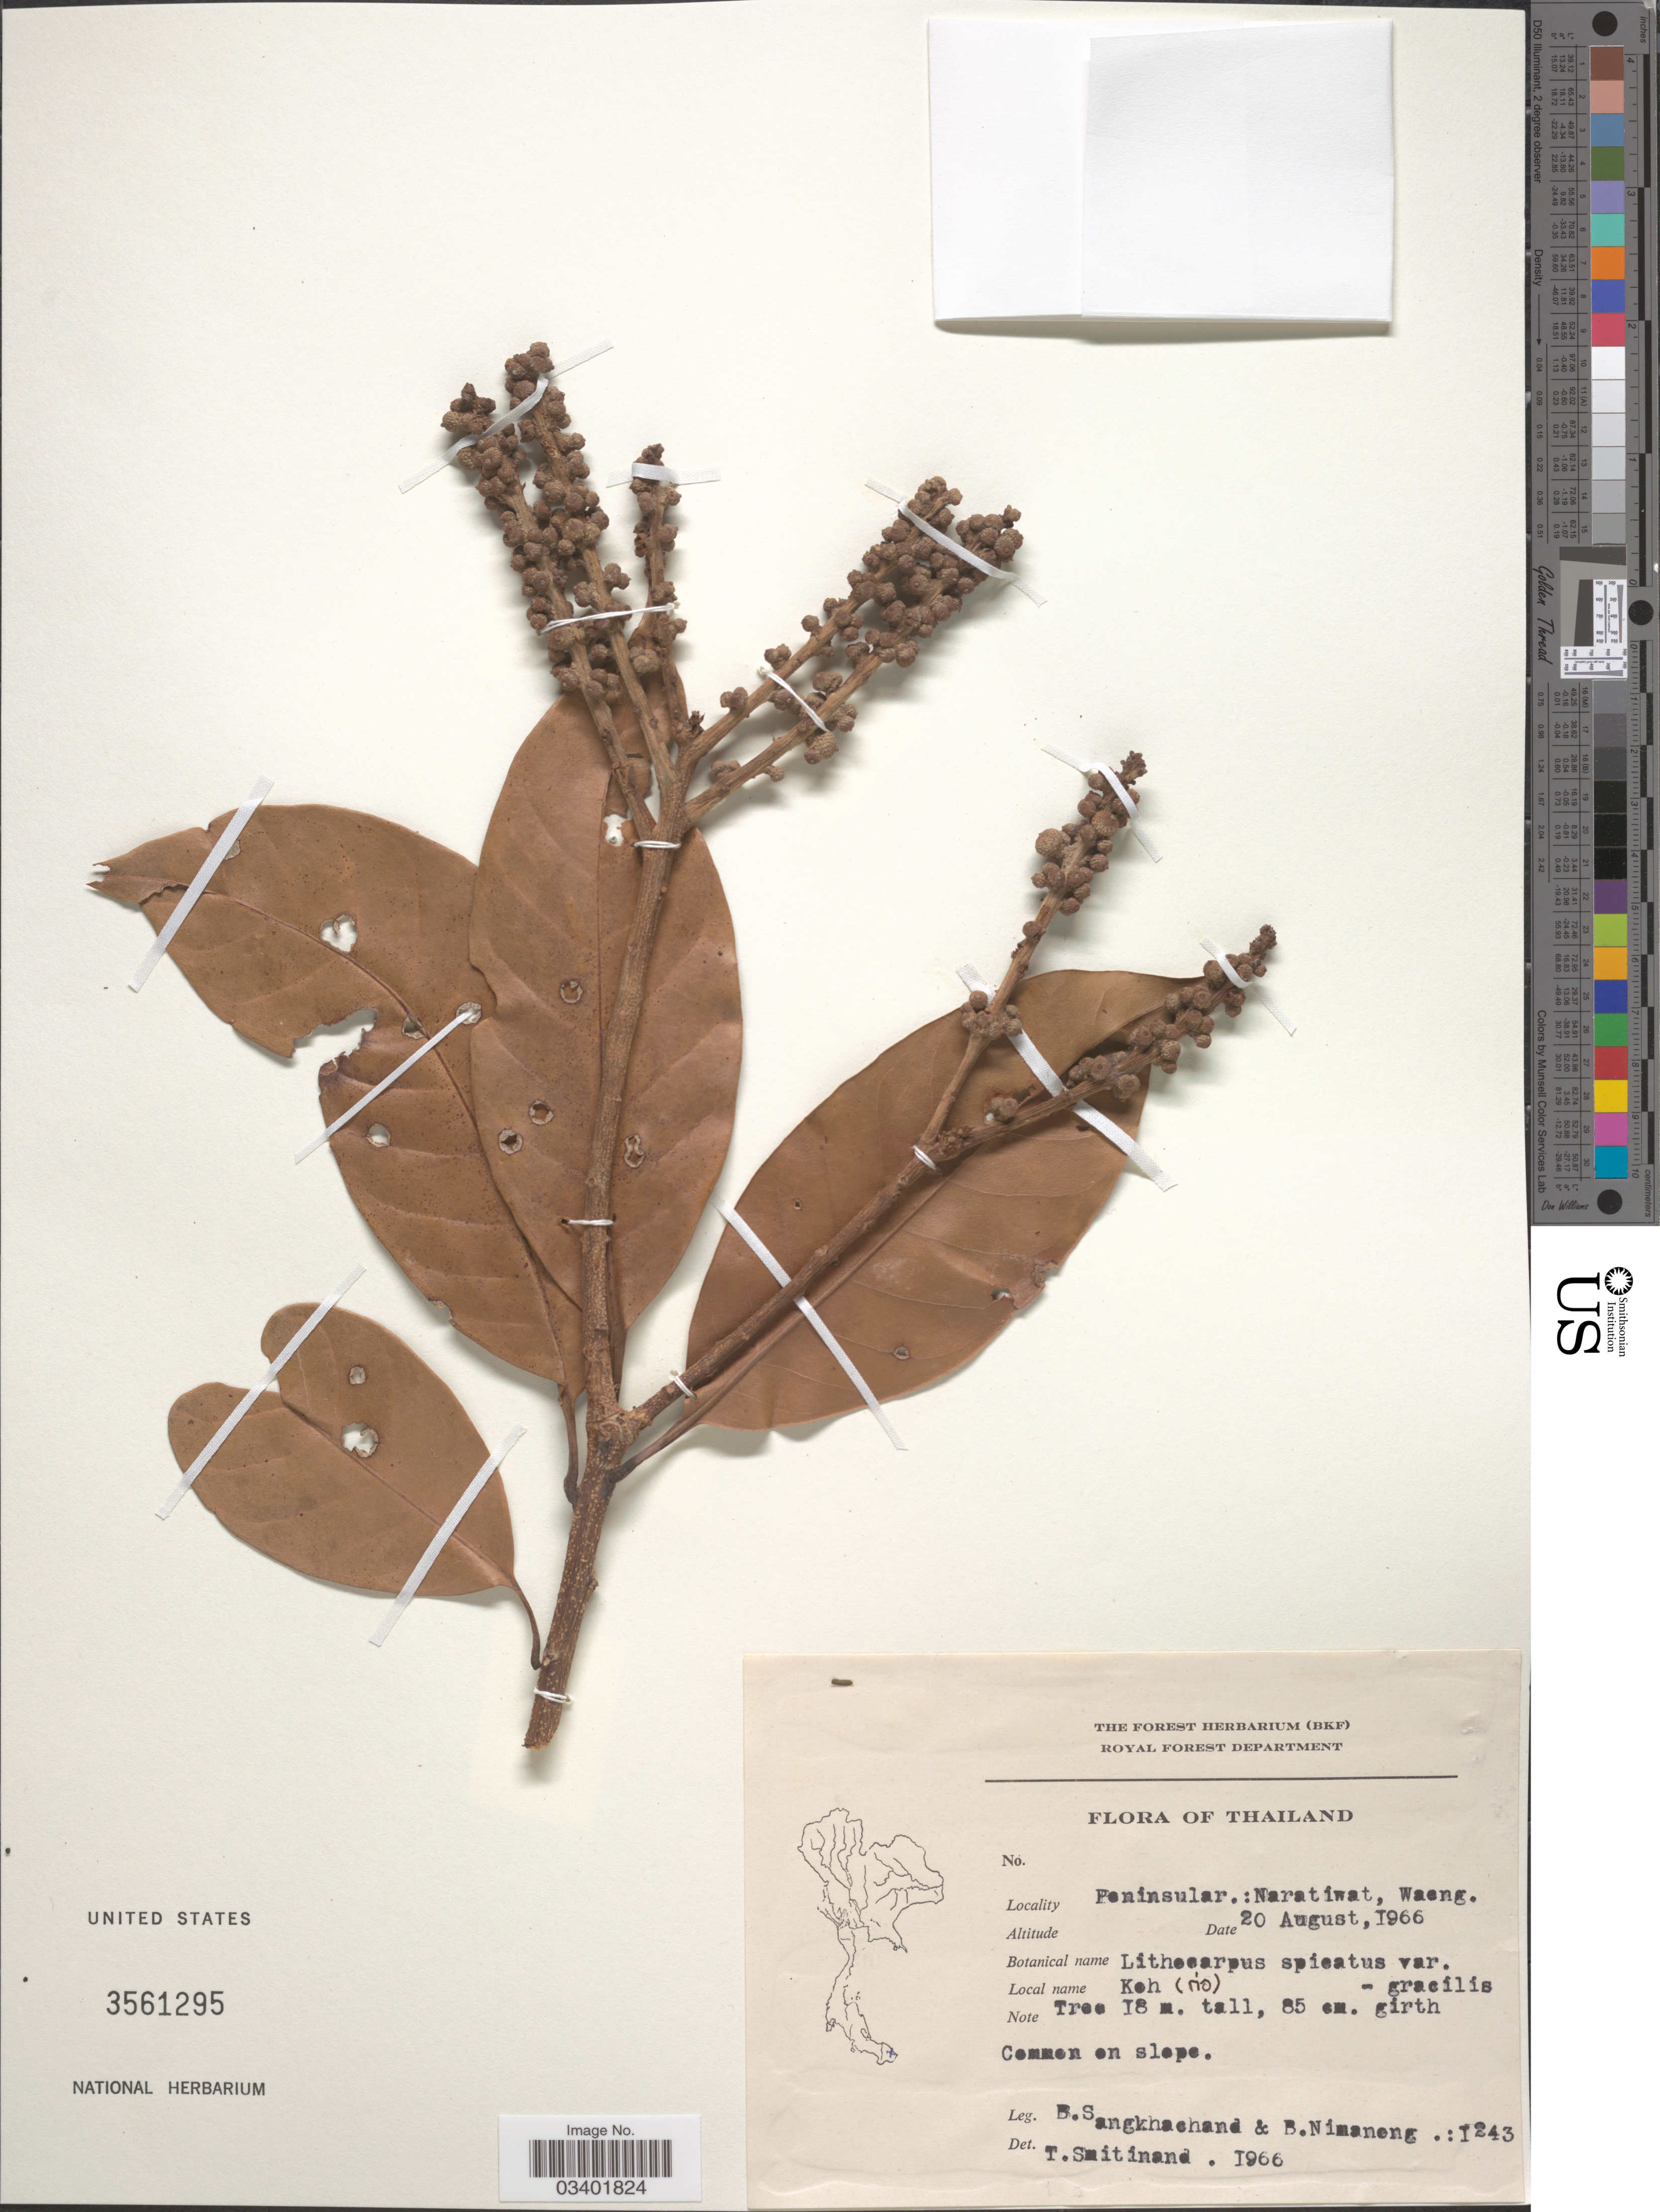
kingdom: Plantae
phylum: Tracheophyta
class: Magnoliopsida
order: Fagales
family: Fagaceae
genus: Lithocarpus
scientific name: Lithocarpus elegans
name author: (Blume) Hatus. ex Soepadmo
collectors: B. Sangkhachand & B. Nimanong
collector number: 1243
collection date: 1966-08-20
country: Thailand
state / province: Narathiwat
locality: Peninsular.: Naratiwat, Waeng.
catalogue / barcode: US 3561295